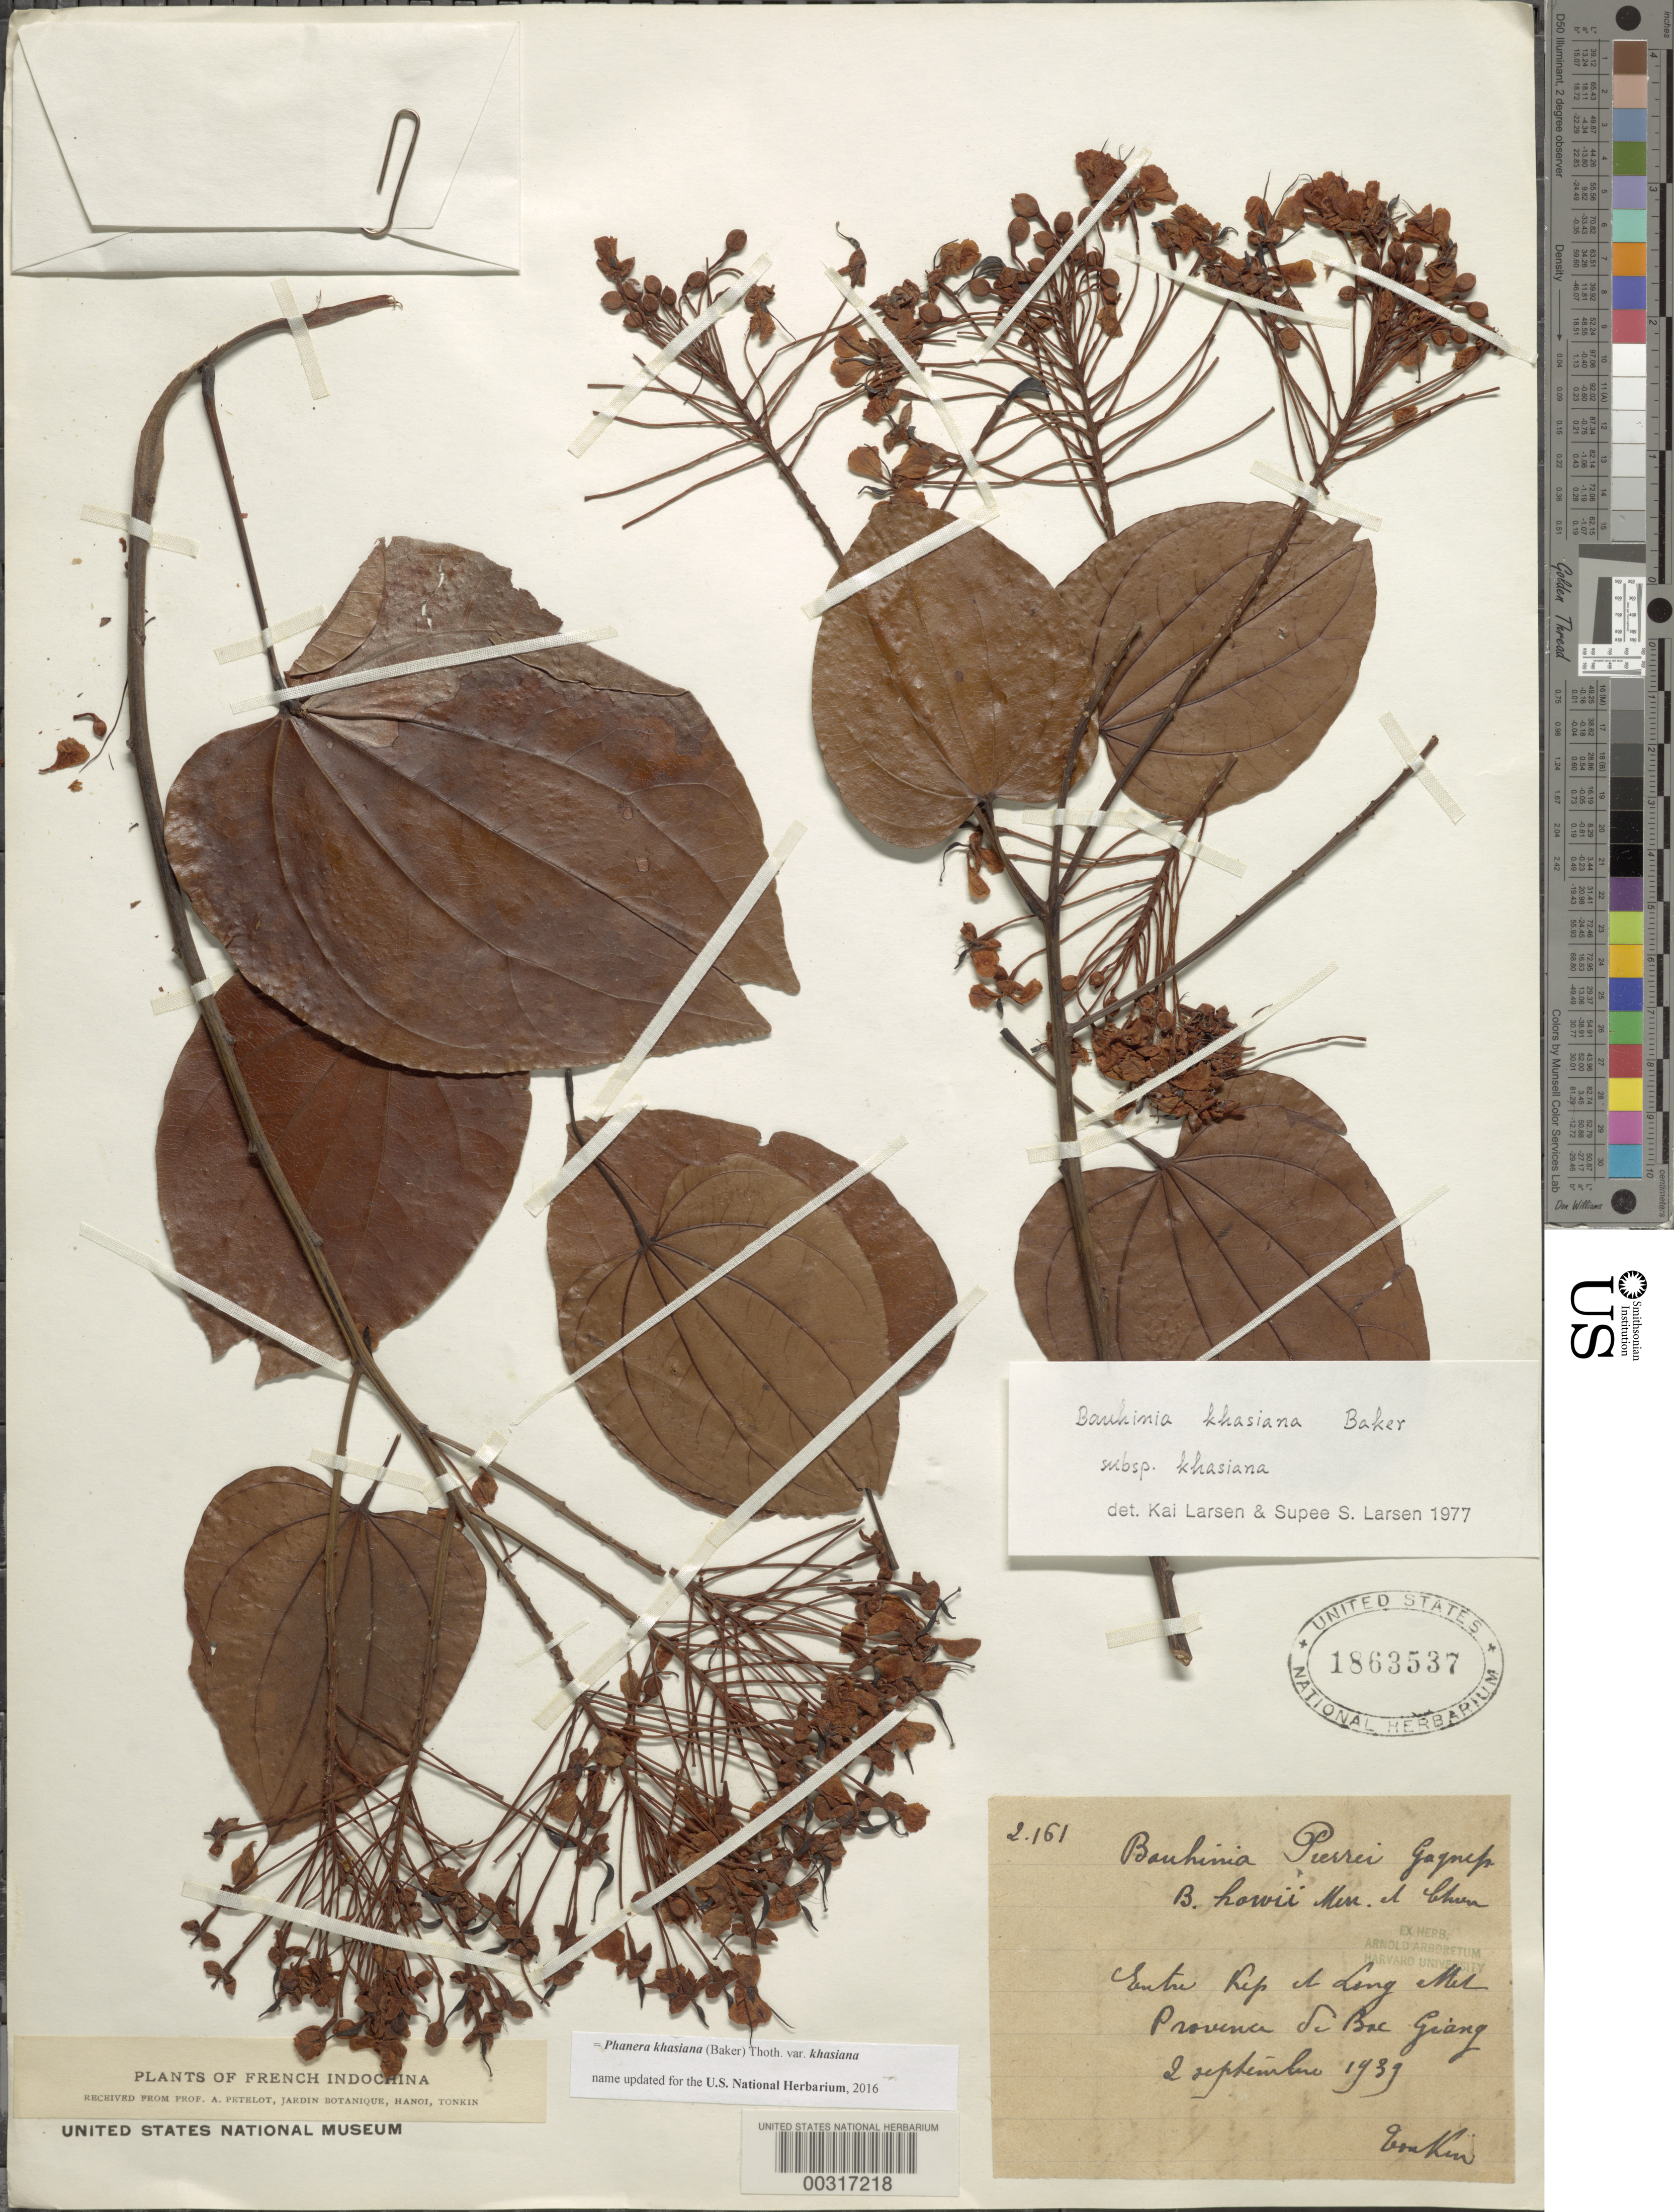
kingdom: Plantae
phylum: Tracheophyta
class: Magnoliopsida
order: Fabales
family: Fabaceae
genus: Phanera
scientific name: Phanera khasiana var. khasiana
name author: (Baker) Thothathri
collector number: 2161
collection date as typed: Sep 1939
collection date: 1939-09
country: Vietnam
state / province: Bac Giang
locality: Between kep and long mel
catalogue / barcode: US 1863537